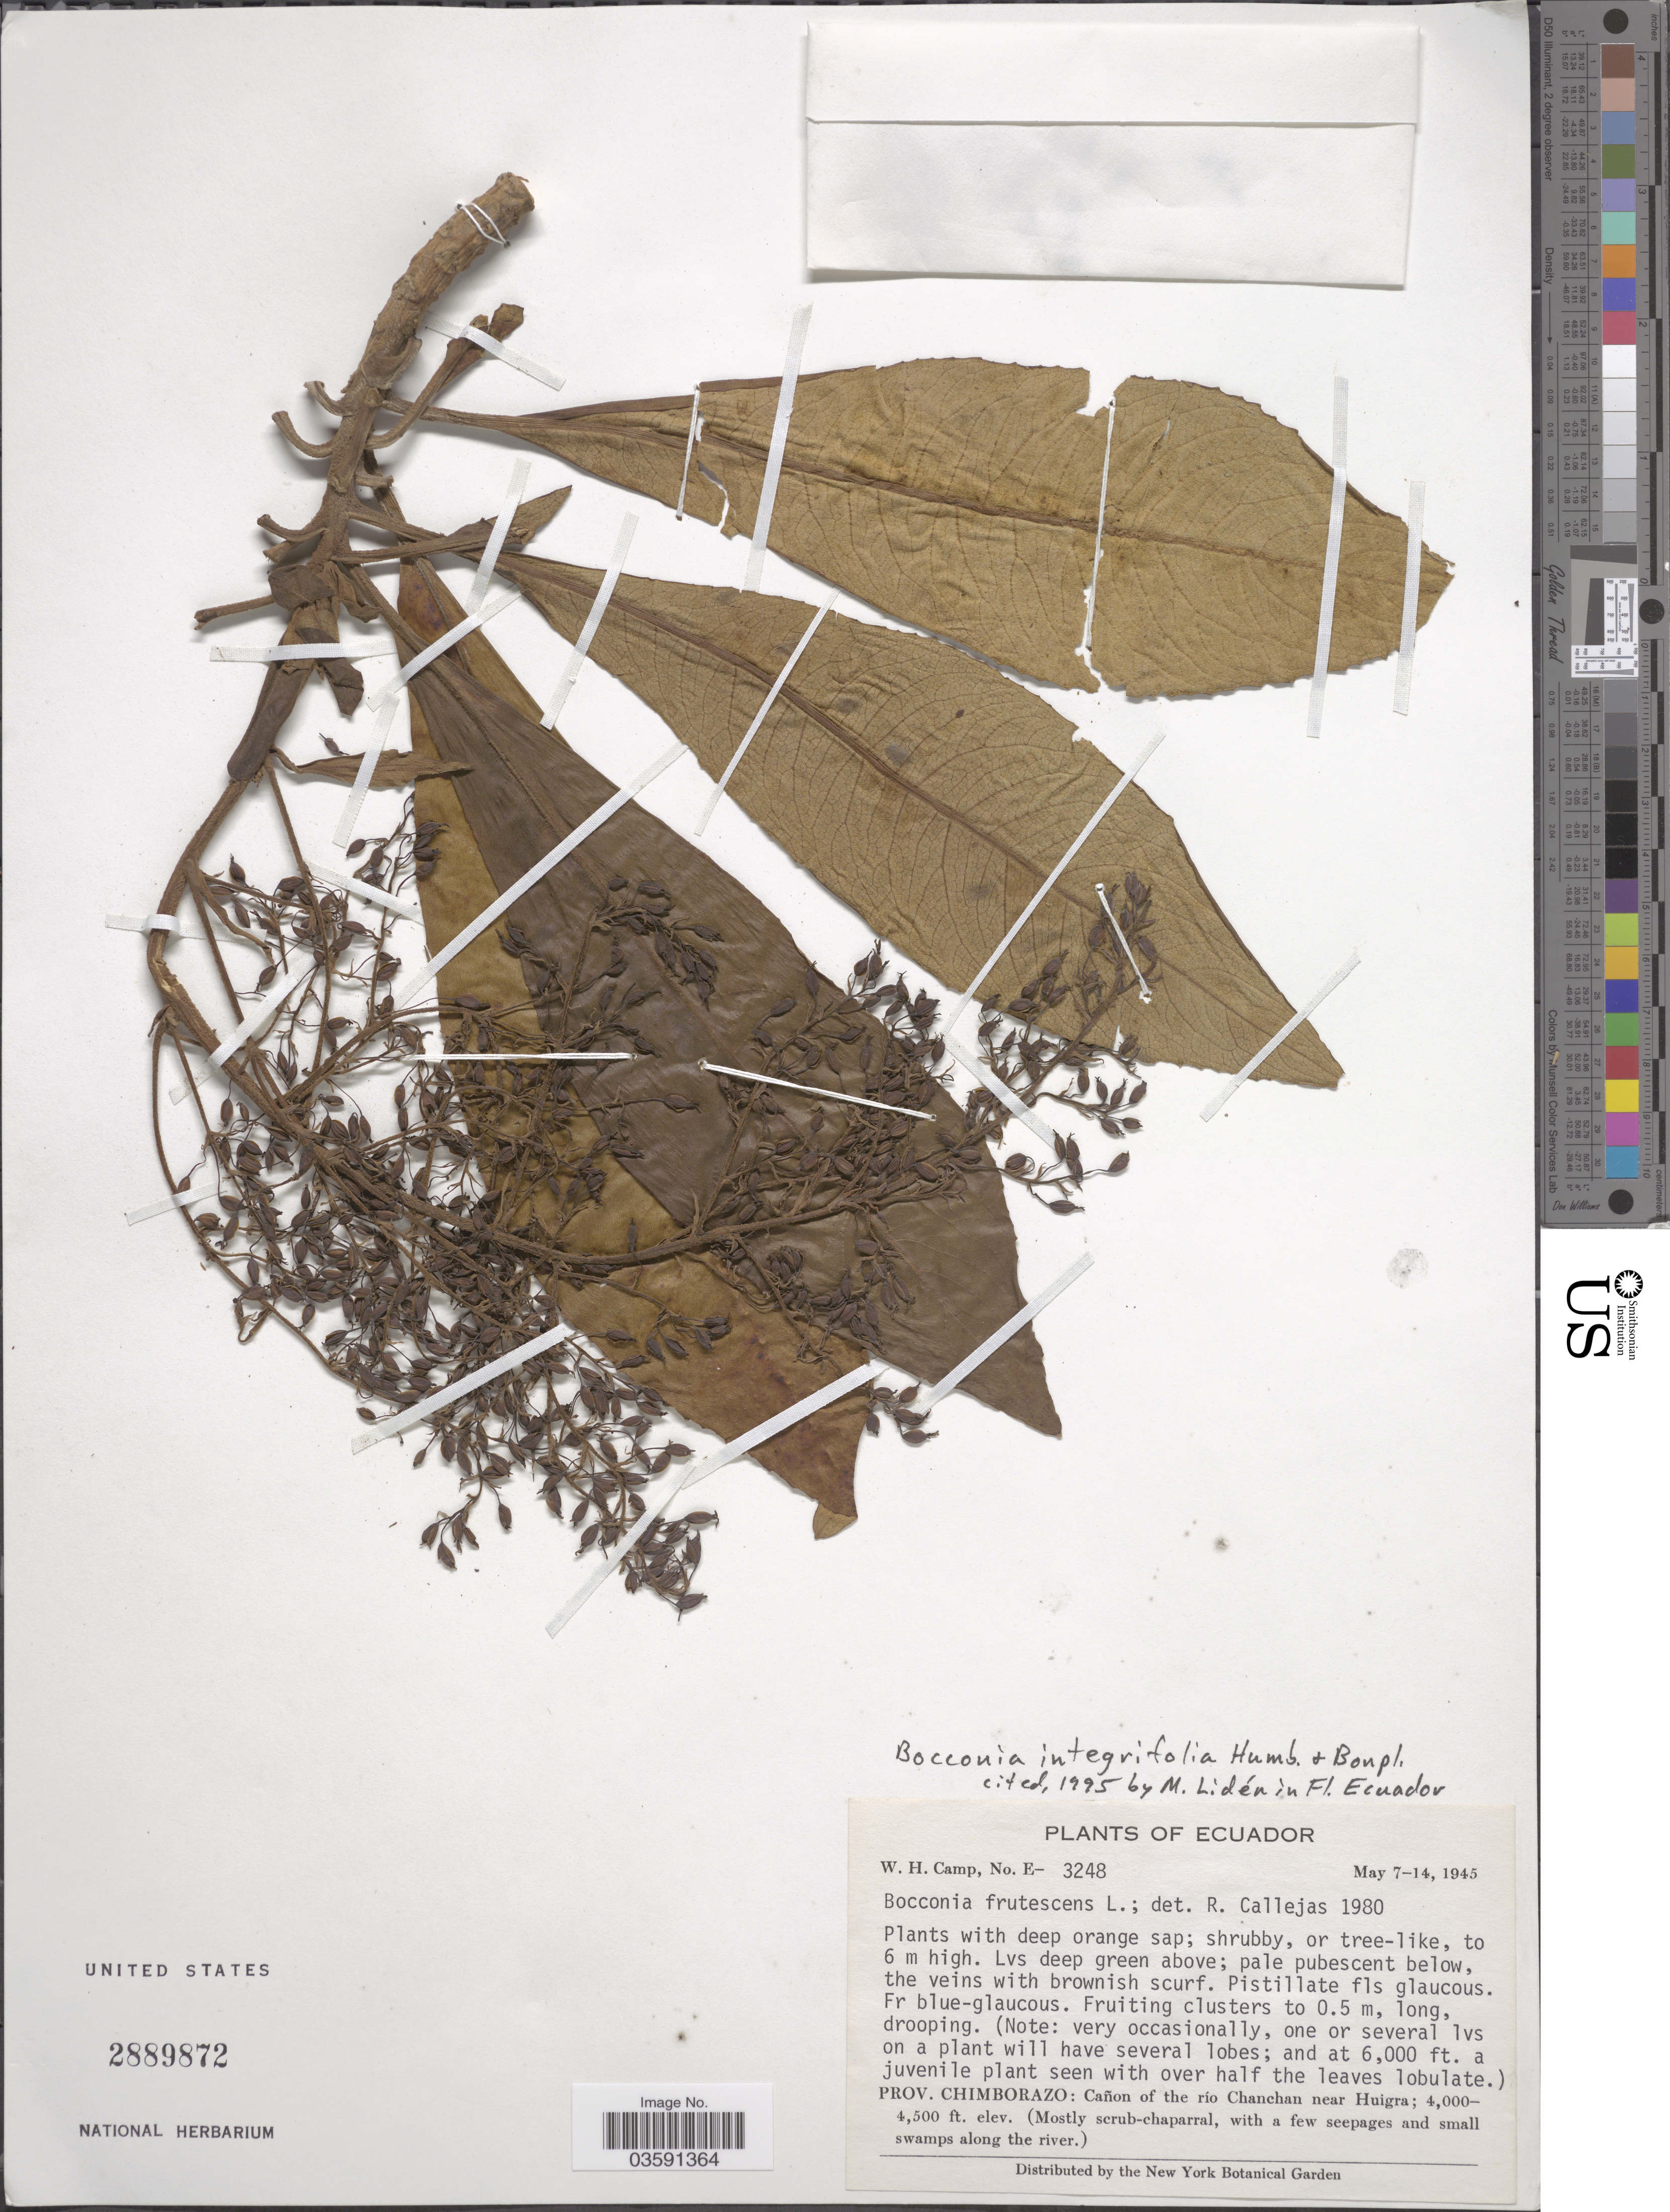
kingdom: Plantae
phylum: Tracheophyta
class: Magnoliopsida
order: Ranunculales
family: Papaveraceae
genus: Bocconia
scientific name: Bocconia integrifolia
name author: Bonpl.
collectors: W. H. Camp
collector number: E-3248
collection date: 1945-05-07/1945-05-14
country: Ecuador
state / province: Chimborazo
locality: Cañon of the río Chanchan near Huigra.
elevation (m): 1219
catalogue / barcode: US 2889872